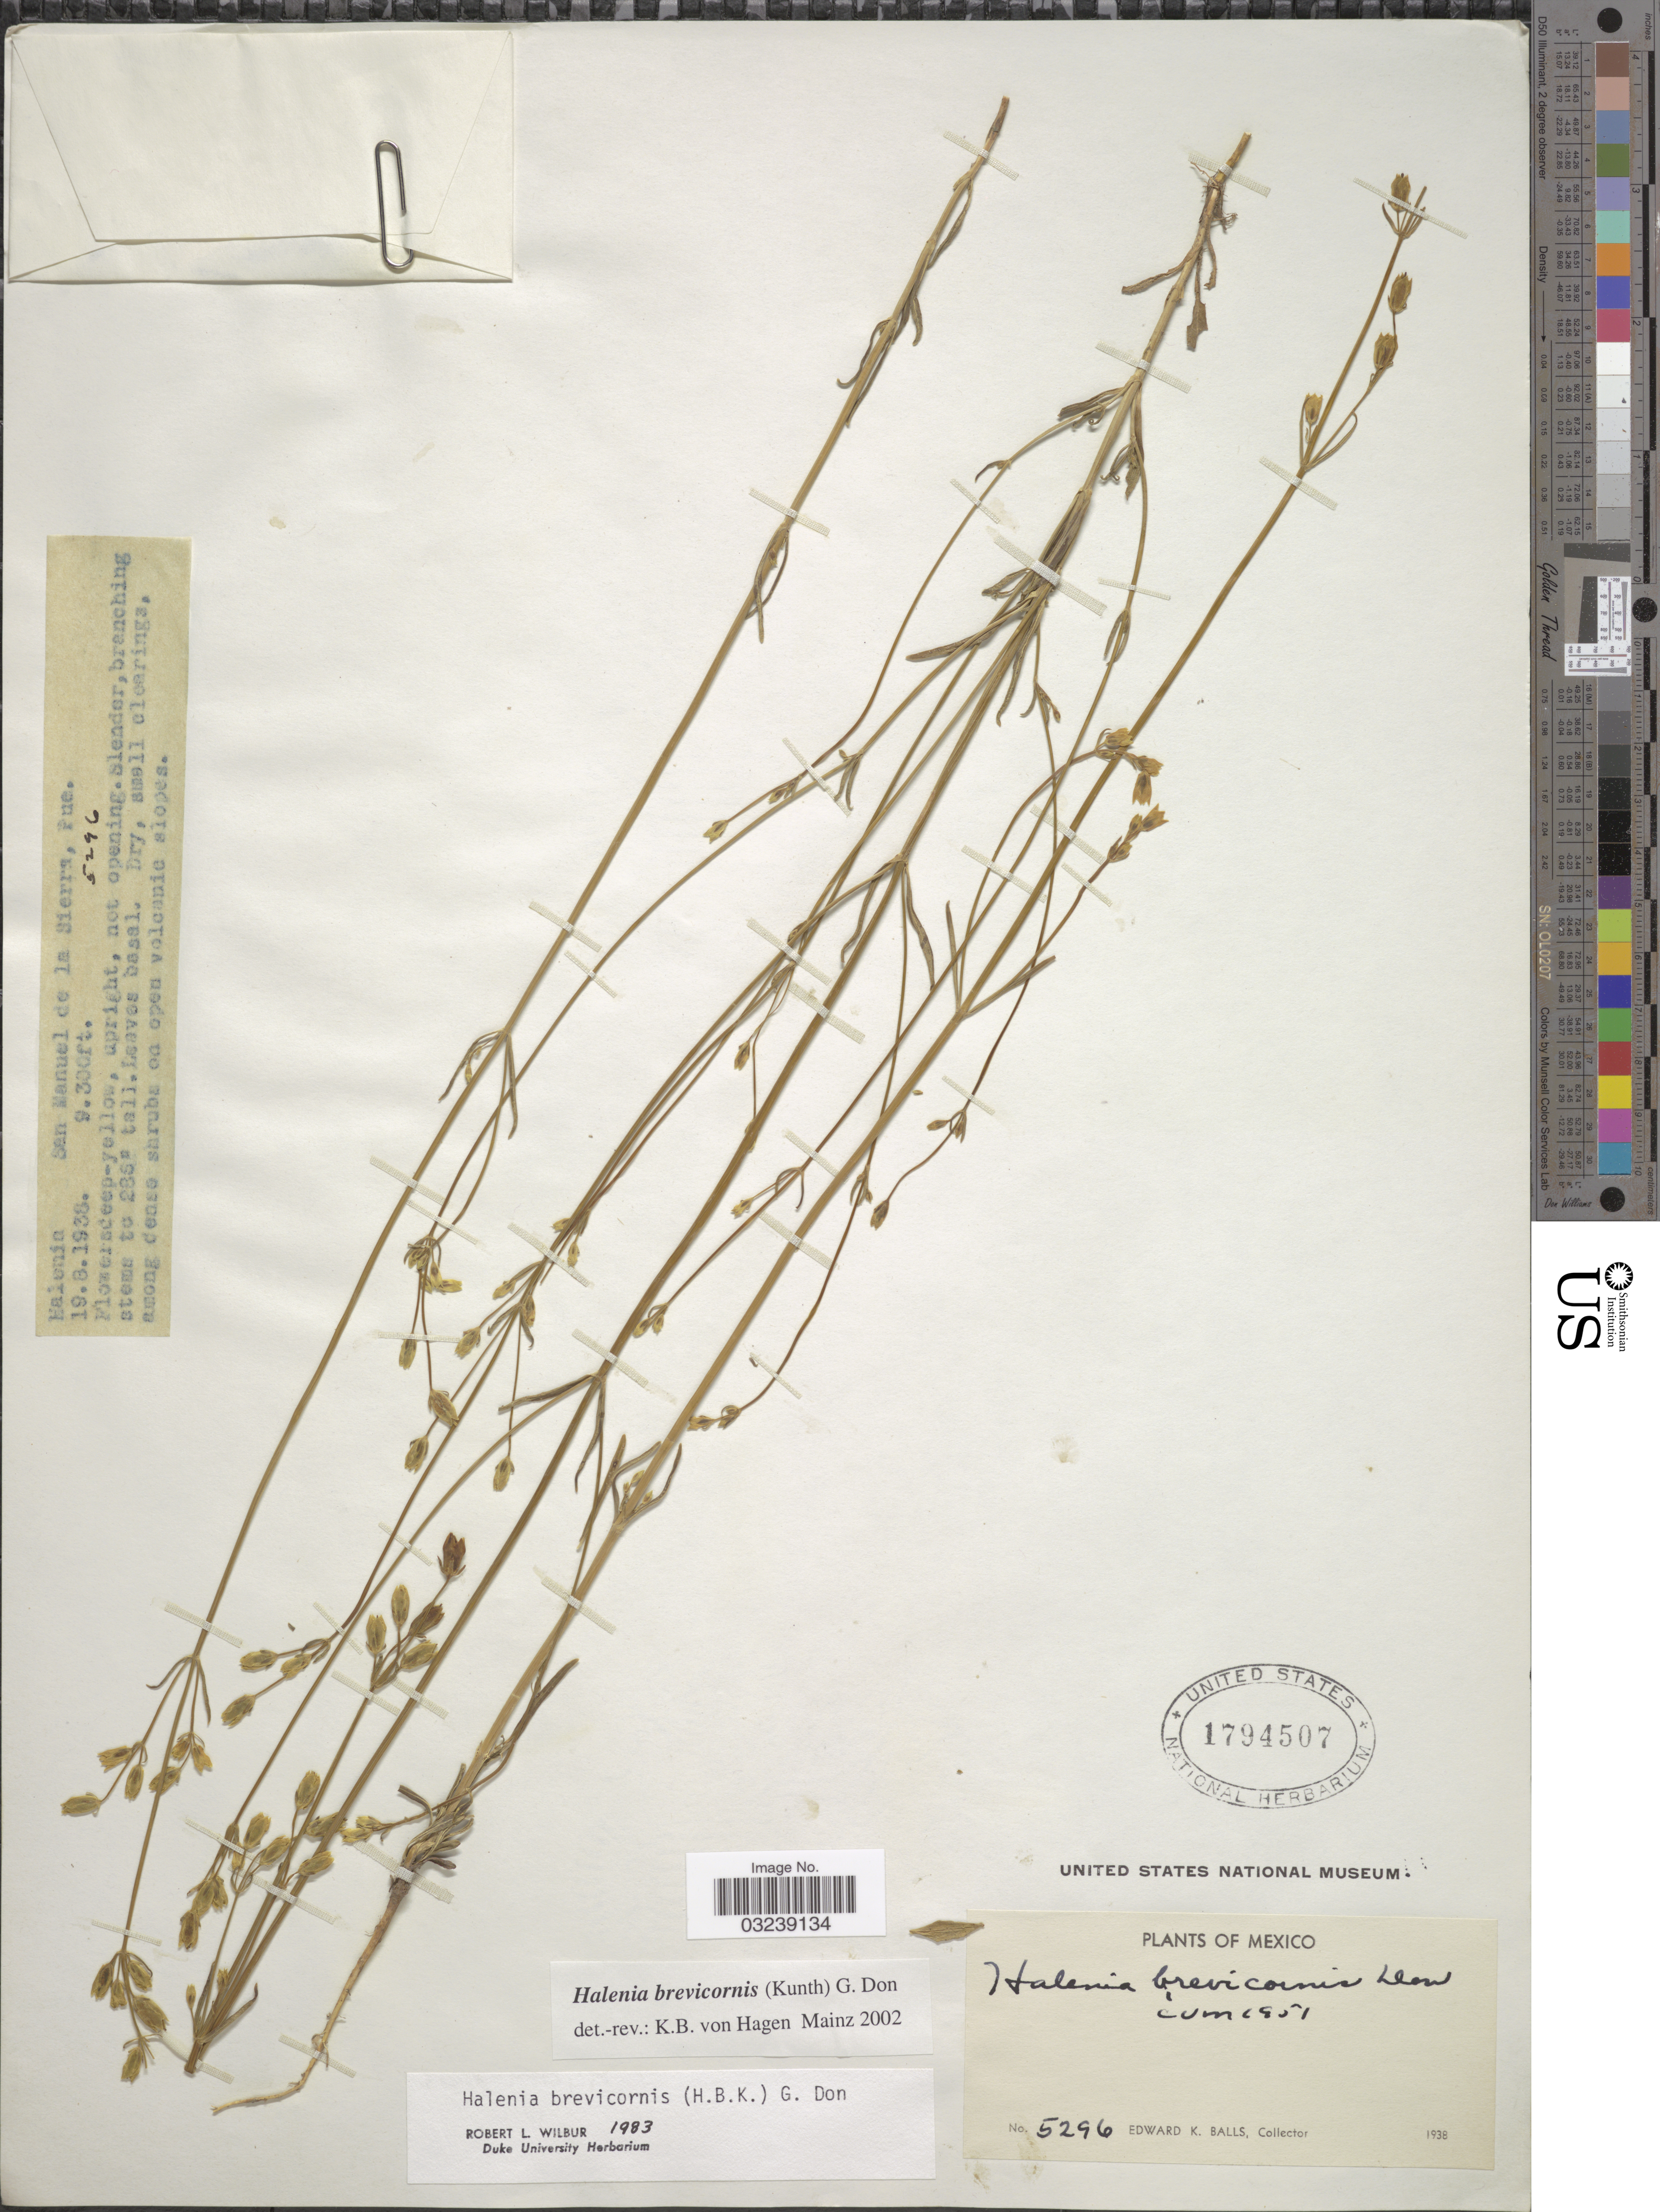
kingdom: Plantae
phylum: Tracheophyta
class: Magnoliopsida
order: Gentianales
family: Gentianaceae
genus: Halenia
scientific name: Halenia brevicornis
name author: (Kunth) G. Don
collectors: E. K. Balls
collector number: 5296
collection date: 1938-08-19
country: Mexico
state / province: Puebla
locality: San Manuel de la Sierra.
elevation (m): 2835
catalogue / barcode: US 1794507